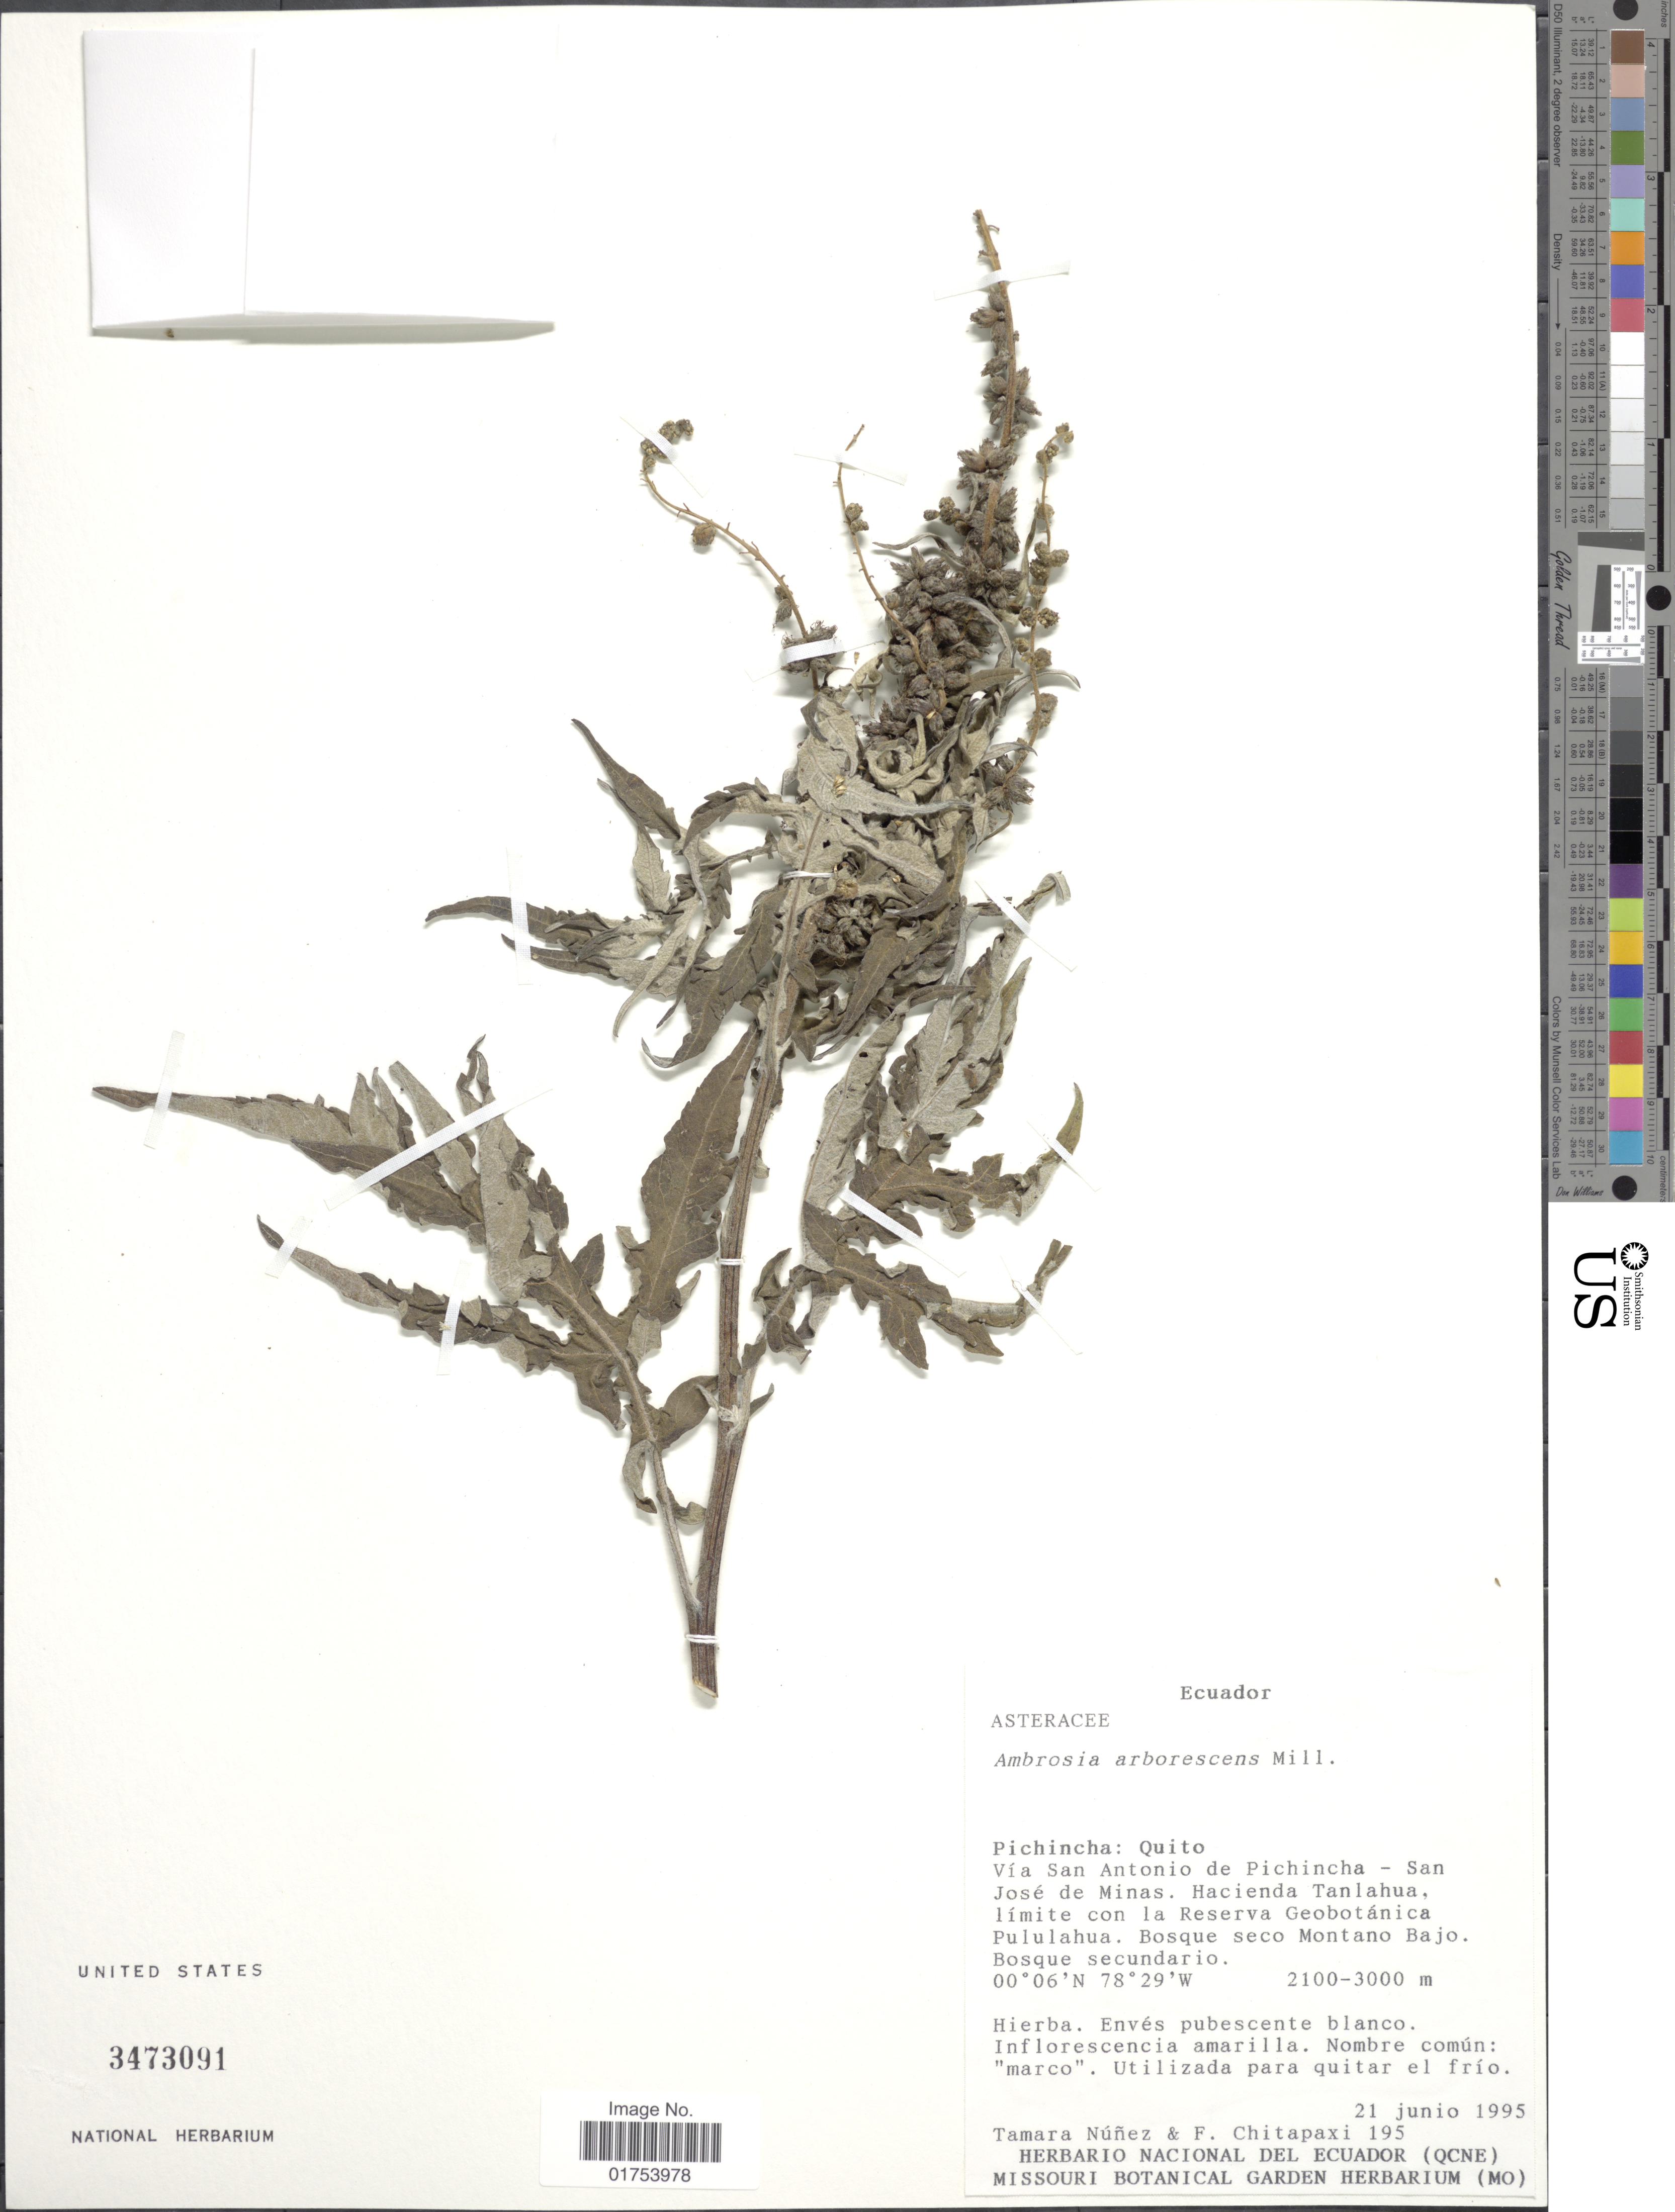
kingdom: Plantae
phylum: Tracheophyta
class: Magnoliopsida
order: Asterales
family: Asteraceae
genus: Ambrosia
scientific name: Ambrosia arborescens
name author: Mill.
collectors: T. Núñez & F. Chitapaxi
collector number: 195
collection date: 1995-06-21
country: Ecuador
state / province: Pichincha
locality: Quito, Via San Antonio de Pichincha - San Jose de Minas. Hacienda Tanlahua, limite con la Reserva Geobotanica Pululahua. Bosque seco montano Bajo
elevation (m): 2100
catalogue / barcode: US 3473091